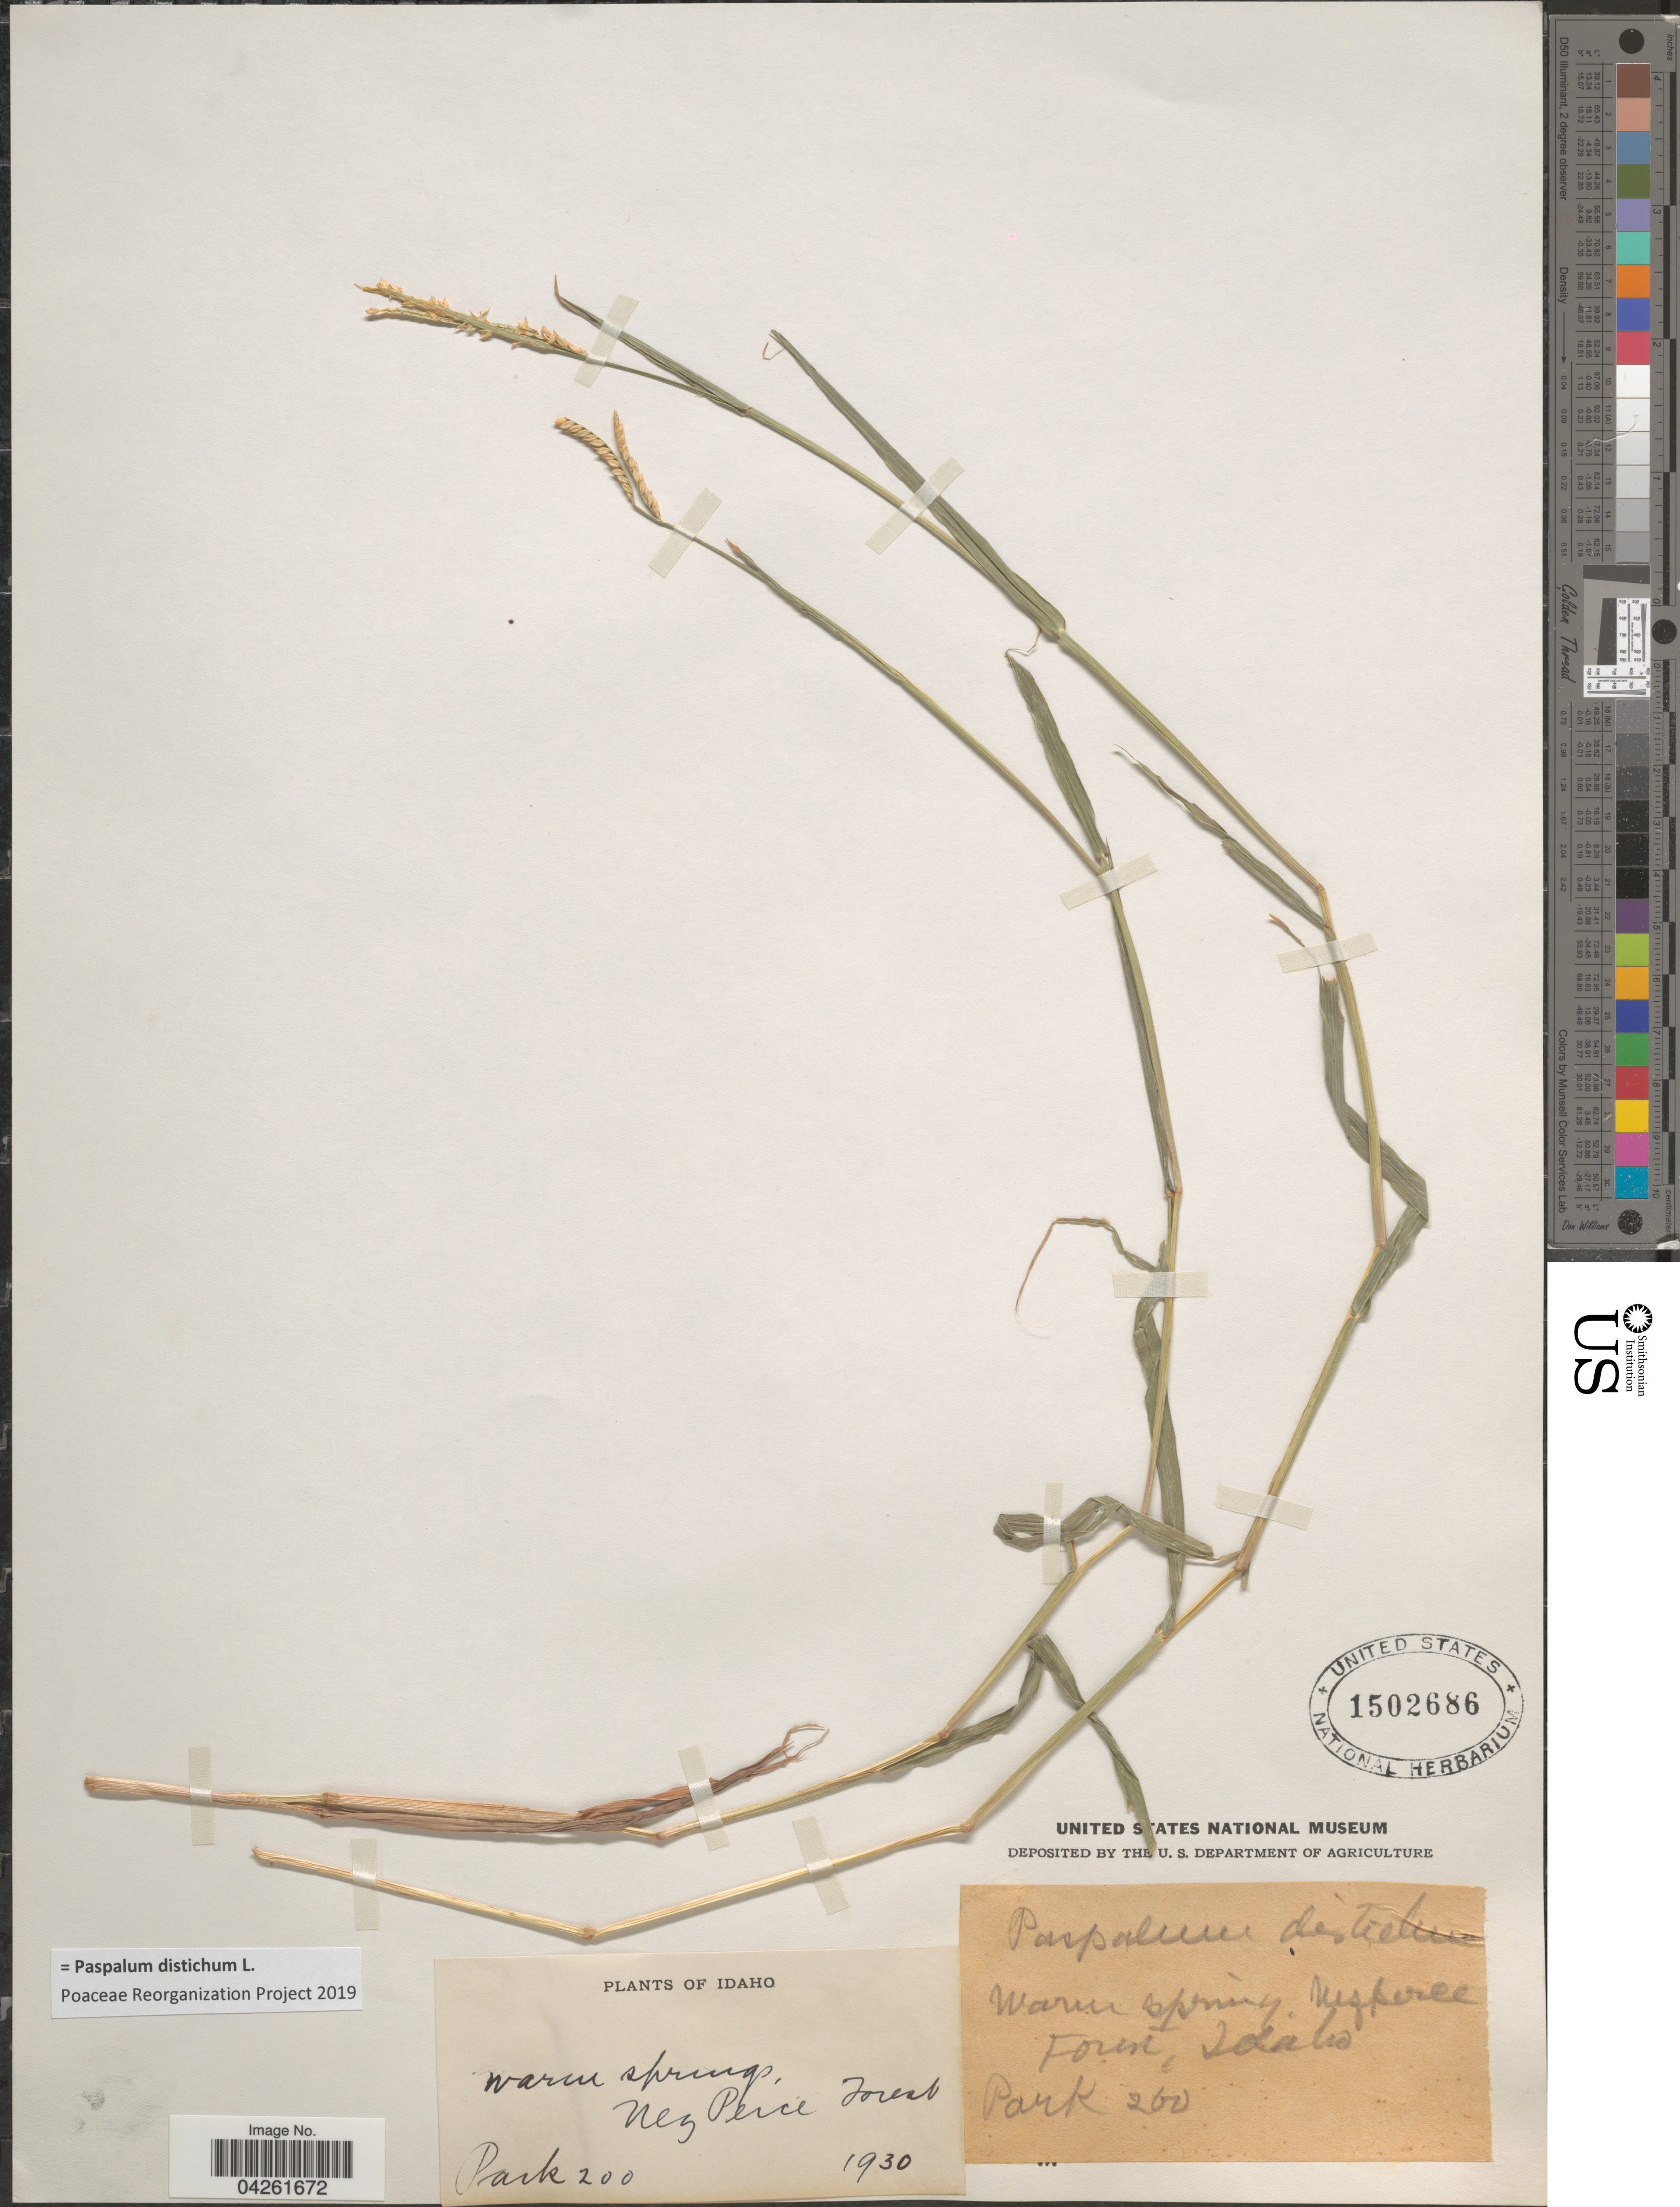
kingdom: Plantae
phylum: Tracheophyta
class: Liliopsida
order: Poales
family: Poaceae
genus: Paspalum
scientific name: Paspalum distichum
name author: L.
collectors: -. Park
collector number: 200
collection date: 1930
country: United States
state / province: Idaho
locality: Warm spring, Nez Perce Forest.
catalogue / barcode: US 1502686